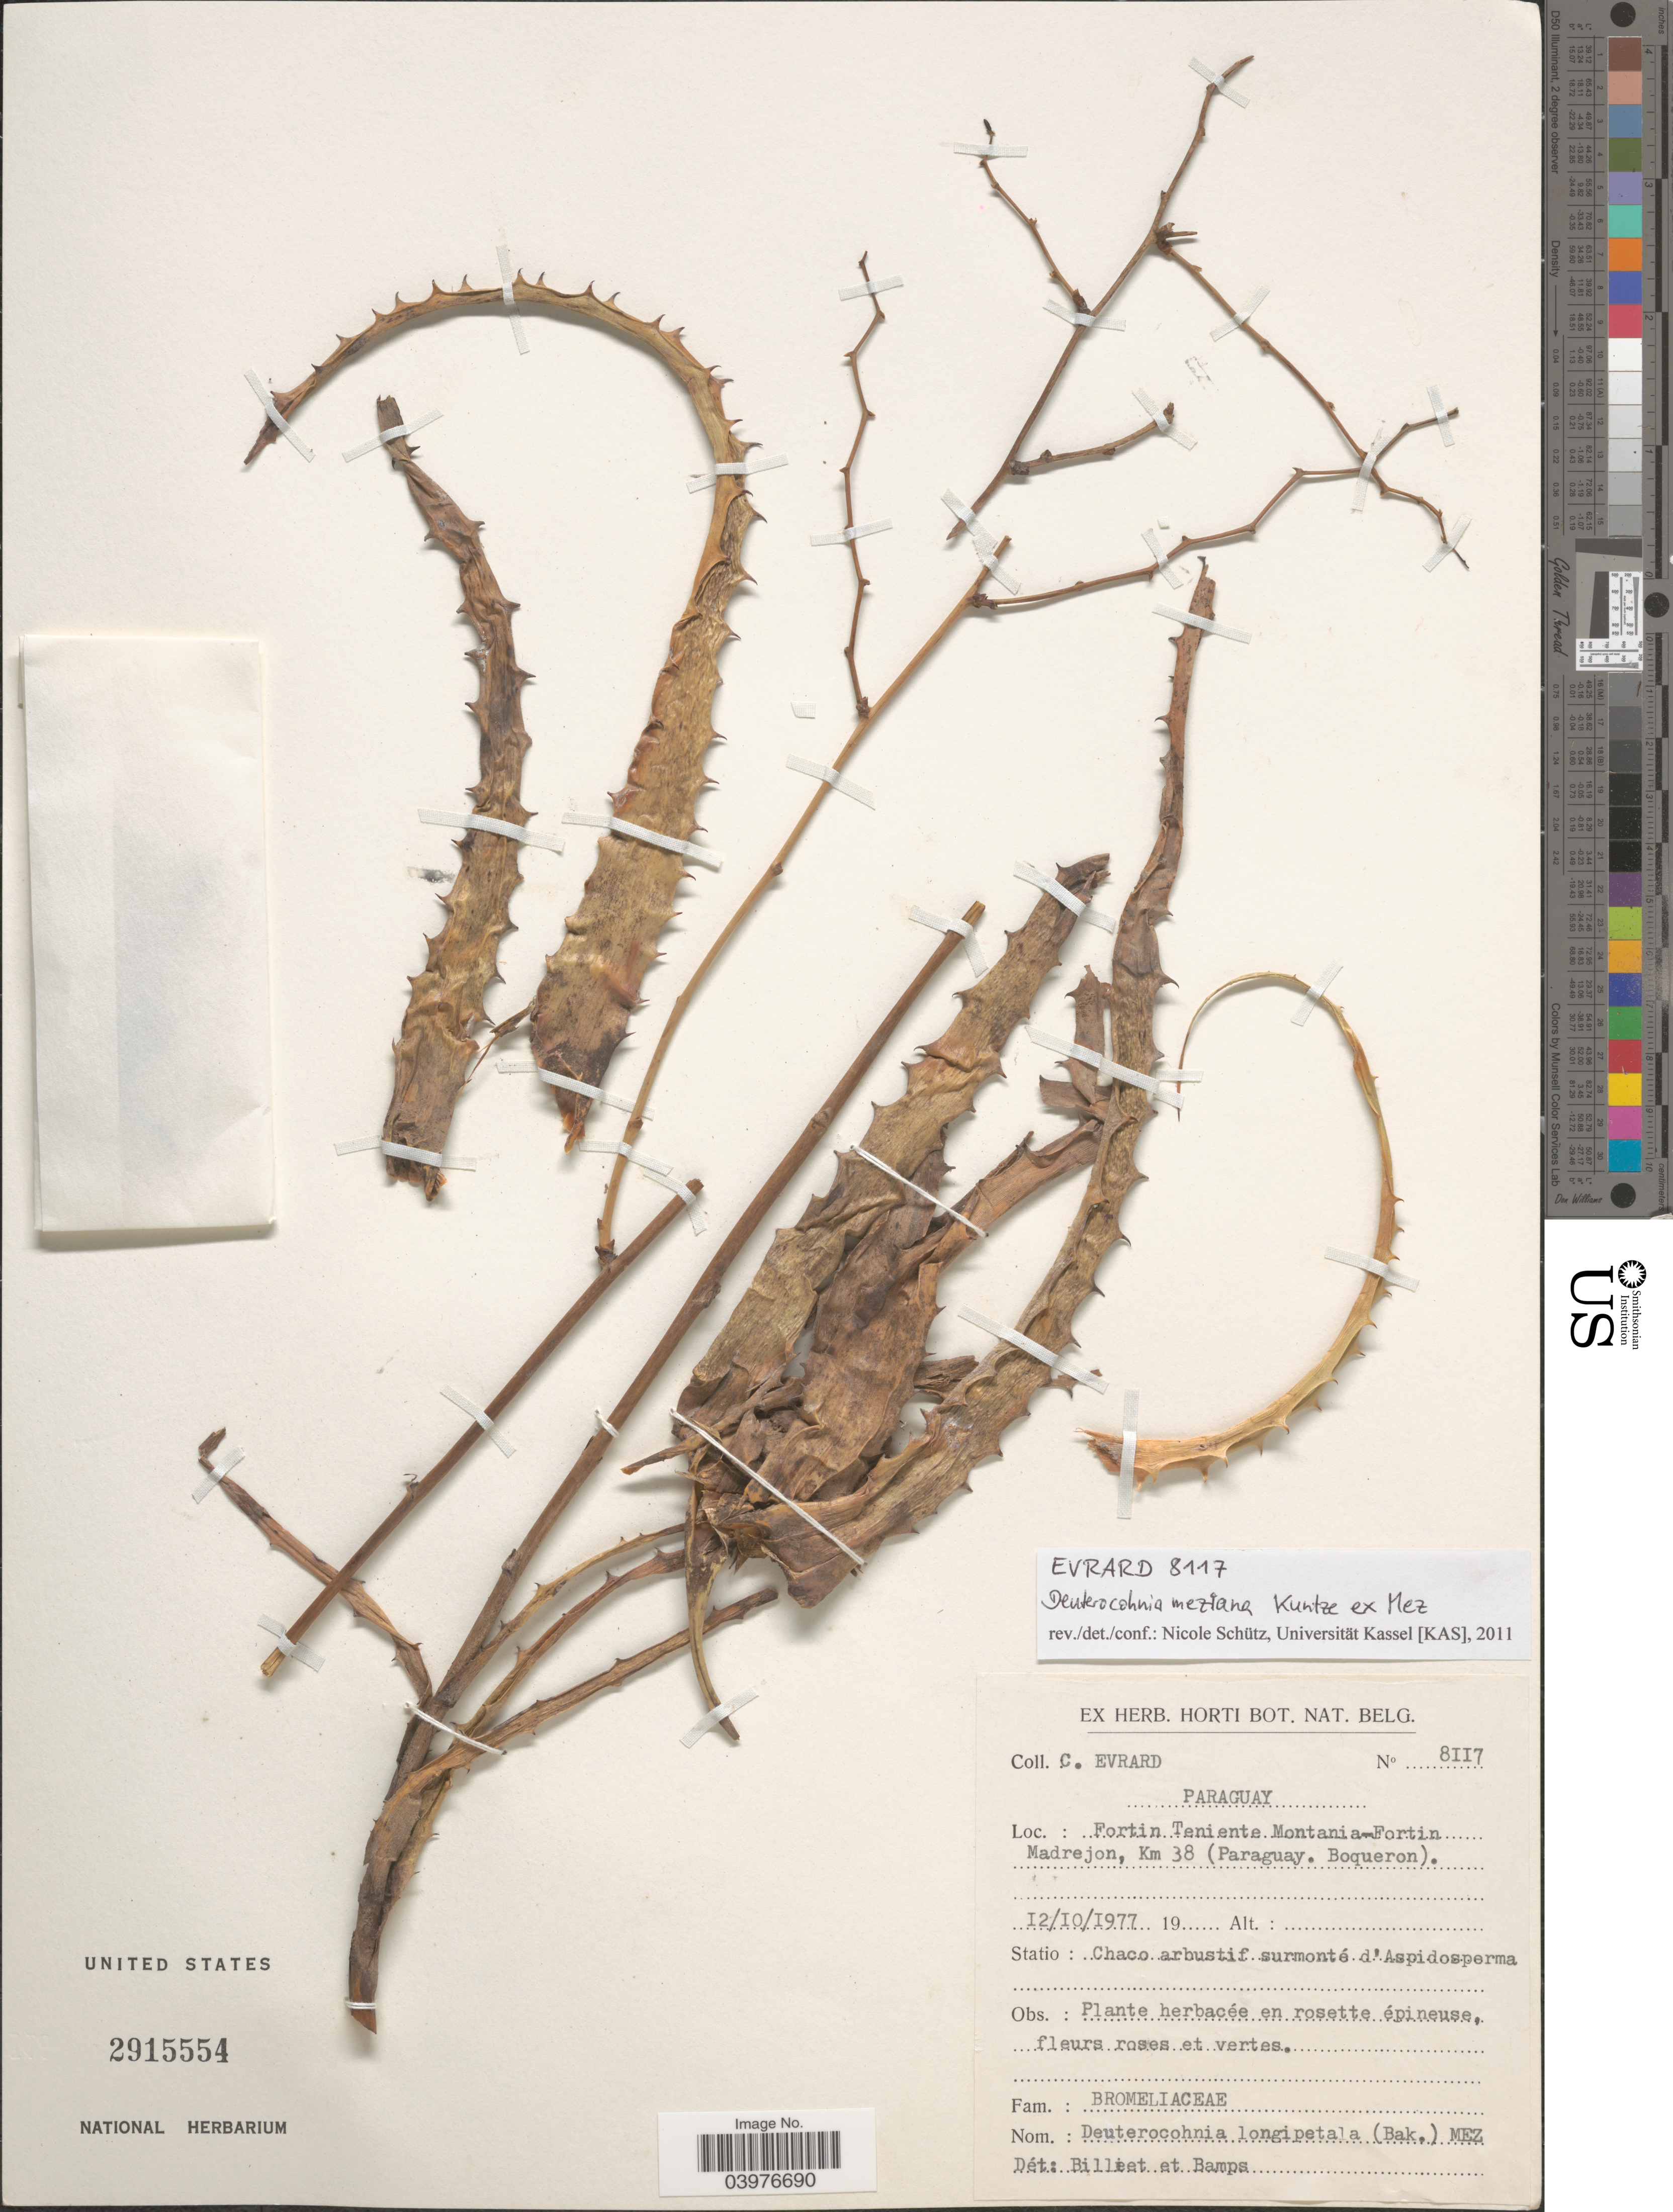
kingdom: Plantae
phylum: Tracheophyta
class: Liliopsida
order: Poales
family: Bromeliaceae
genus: Deuterocohnia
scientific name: Deuterocohnia meziana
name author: Kuntze ex Mez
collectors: C. Evrard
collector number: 8117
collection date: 1977-10-12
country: Paraguay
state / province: Boqueron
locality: Fortin Teniente Montiana-Fortin. Madrejon, Km 38.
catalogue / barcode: US 2915554